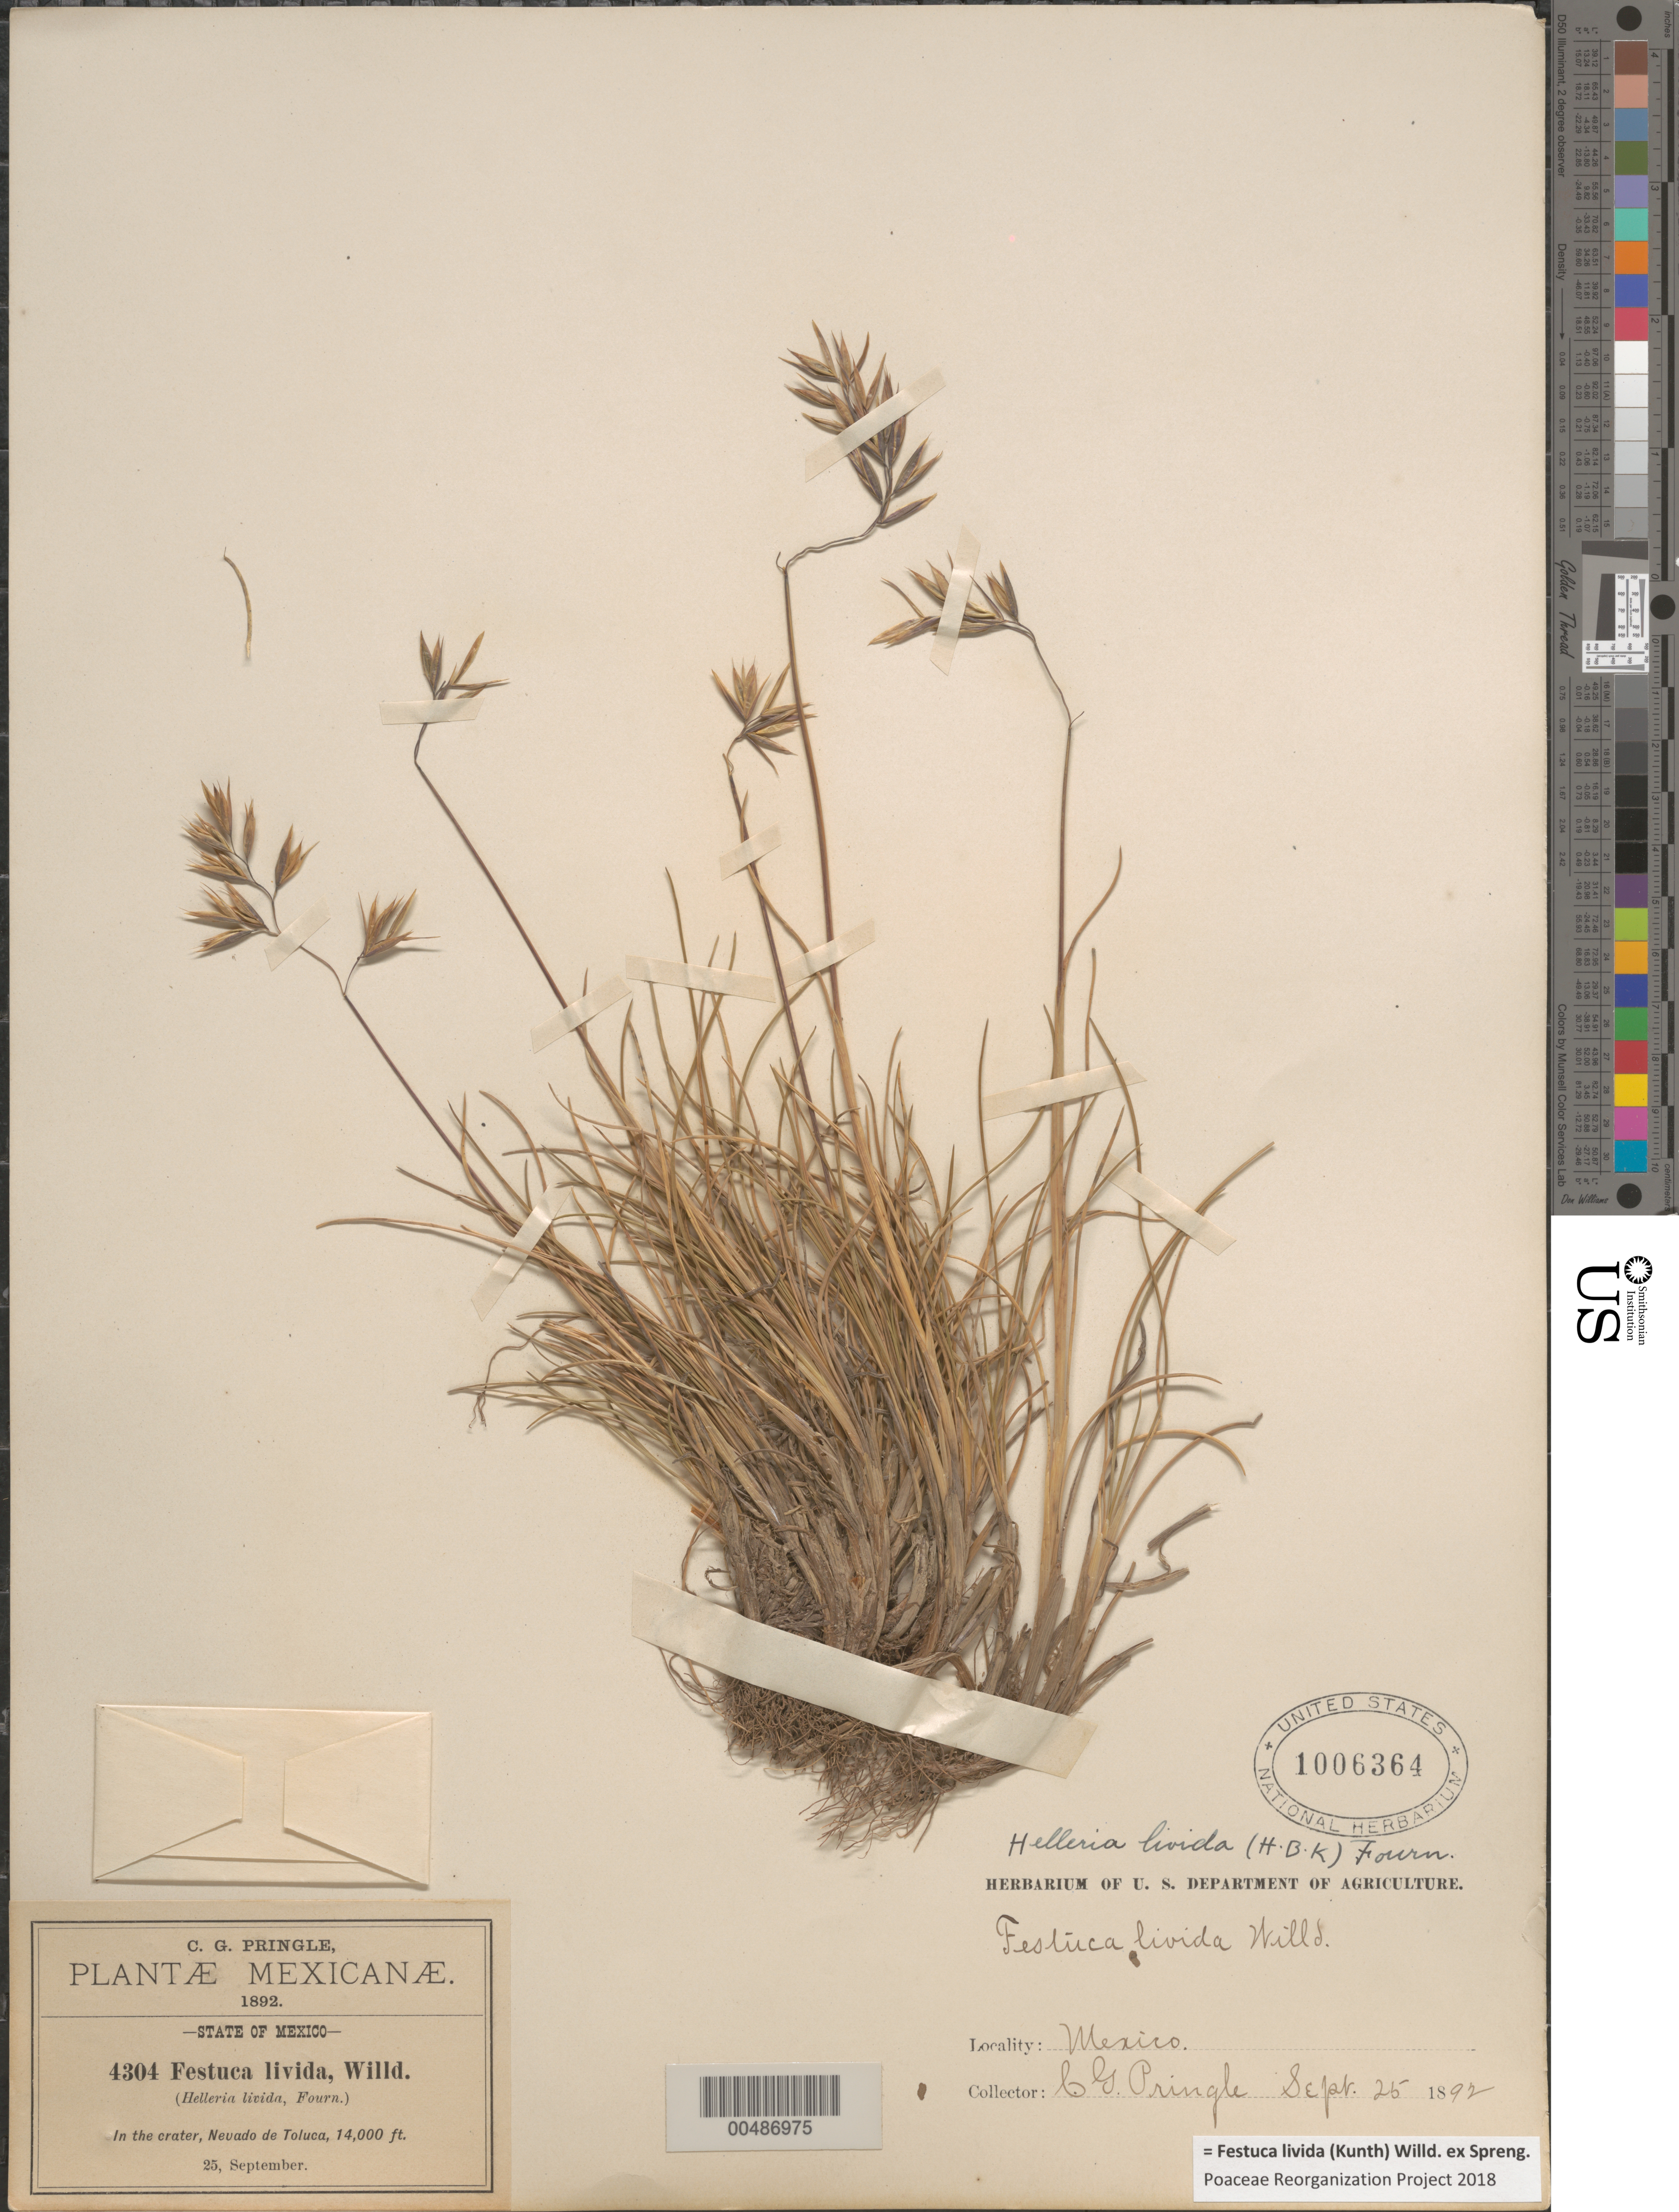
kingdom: Plantae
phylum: Tracheophyta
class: Liliopsida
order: Poales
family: Poaceae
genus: Festuca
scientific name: Festuca livida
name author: (Kunth) Willd.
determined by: Poaceae Reorganization Project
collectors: C. G. Pringle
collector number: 4304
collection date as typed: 25 Sep 1892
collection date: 1892-09-25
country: Mexico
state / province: México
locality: In the crater, Nevado de Toluca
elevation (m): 4267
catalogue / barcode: US 1006364